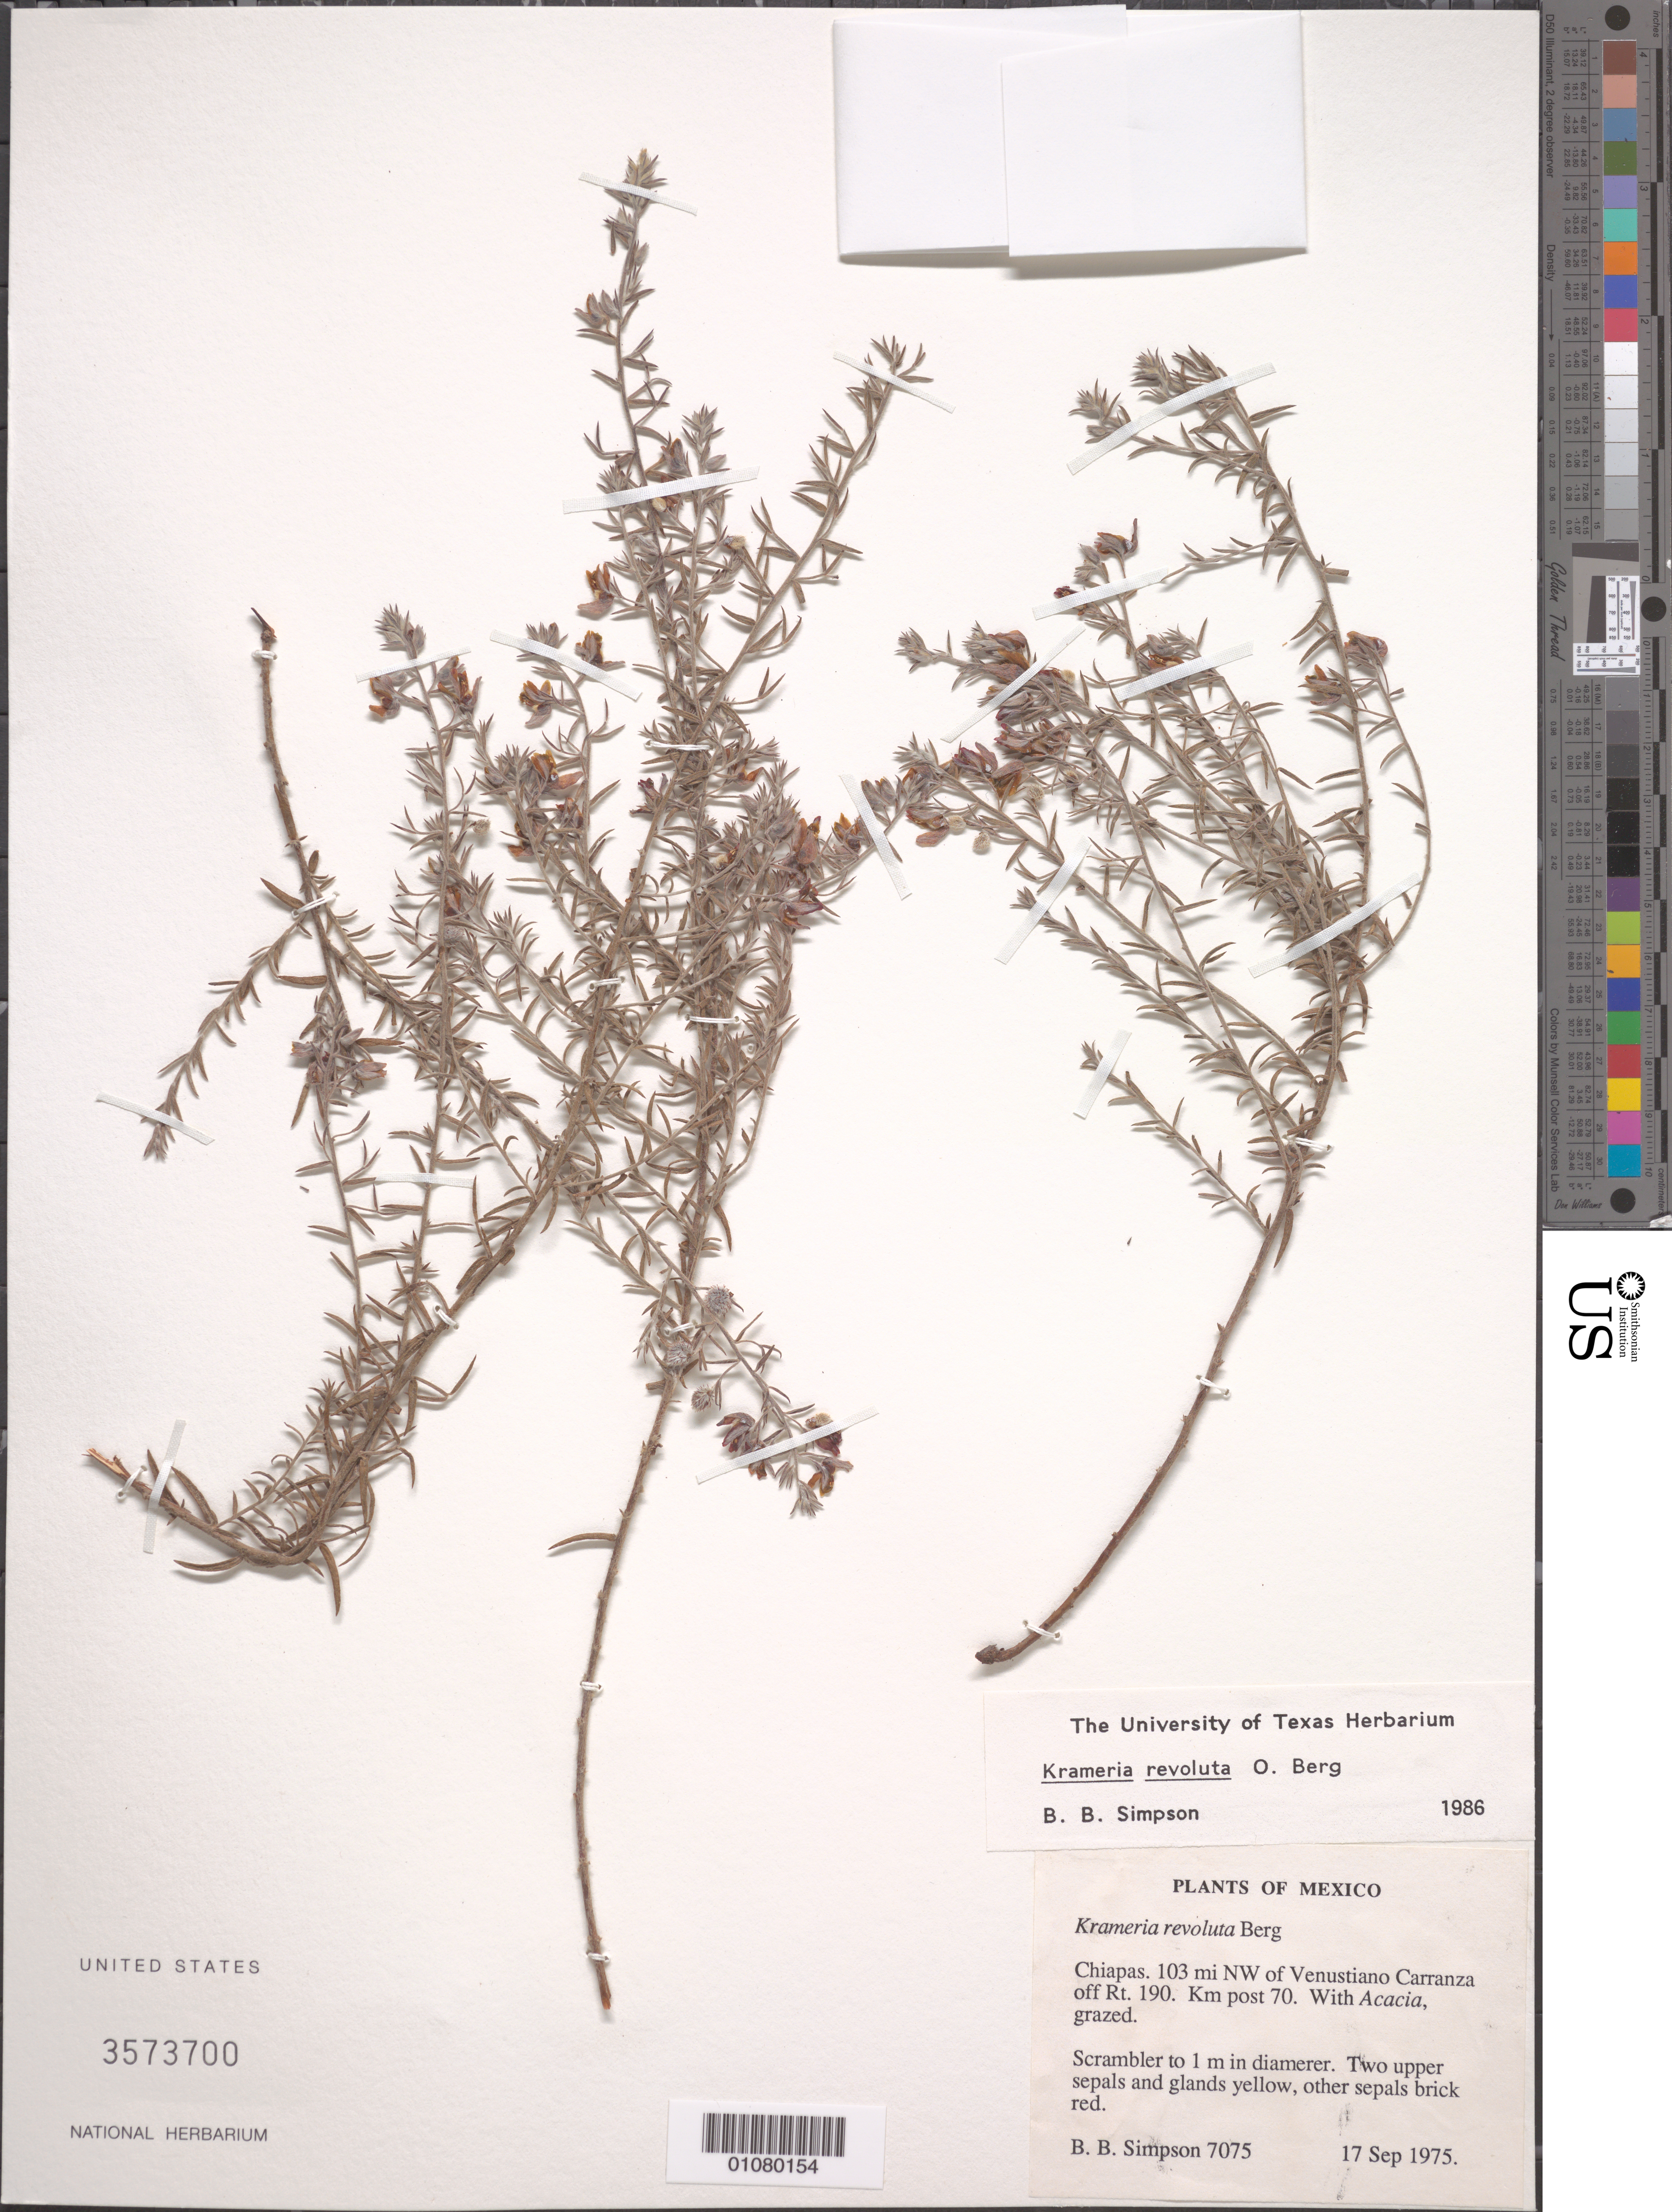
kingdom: Plantae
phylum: Tracheophyta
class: Magnoliopsida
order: Zygophyllales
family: Krameriaceae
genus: Krameria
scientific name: Krameria revoluta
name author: O. Berg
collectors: B. B. Simpson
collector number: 7075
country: Mexico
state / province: Chiapas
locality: NW of Venustiano Carranza offRt 190 at post 70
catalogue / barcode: US 3573700